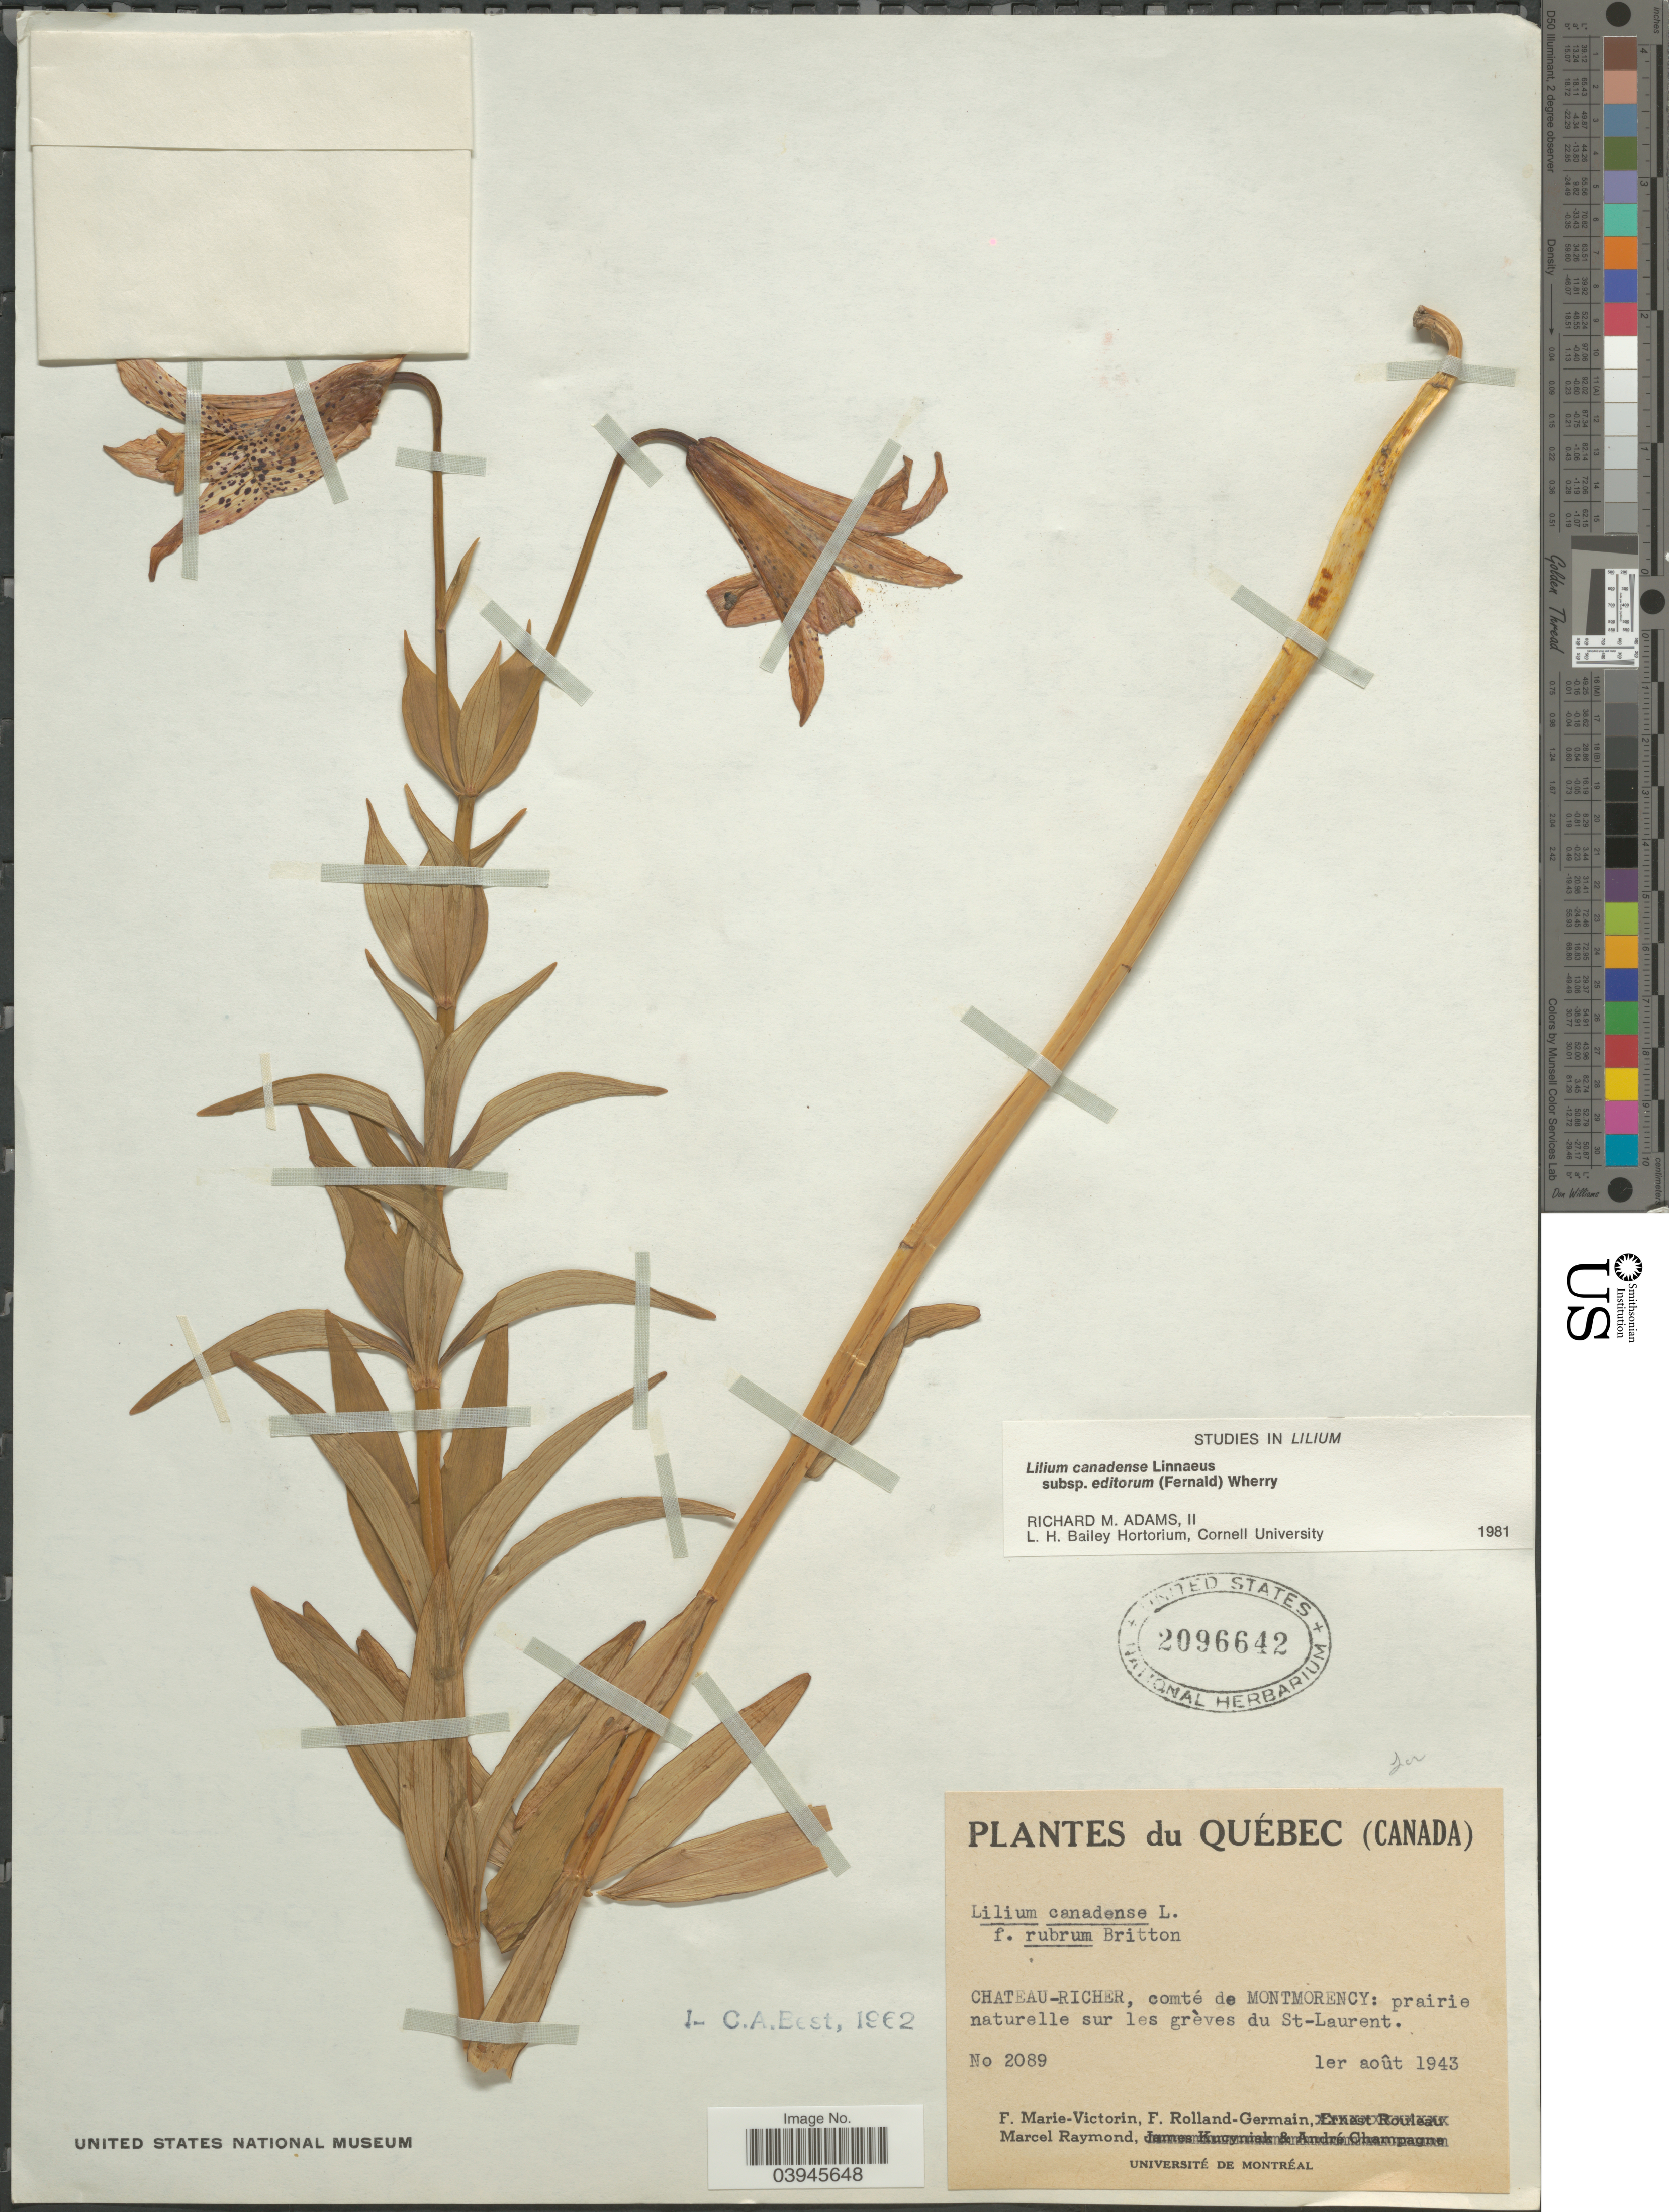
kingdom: Plantae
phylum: Tracheophyta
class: Liliopsida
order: Liliales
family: Liliaceae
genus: Lilium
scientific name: Lilium canadense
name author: L.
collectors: F. Marie-Victorin, Rolland-Germain & M. Raymond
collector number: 2089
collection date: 1943-08-01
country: Canada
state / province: Quebec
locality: Chateau-Richer, comté de Montmorency: prairie naturelle sur les grèves du St-Laurent.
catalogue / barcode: US 2096642